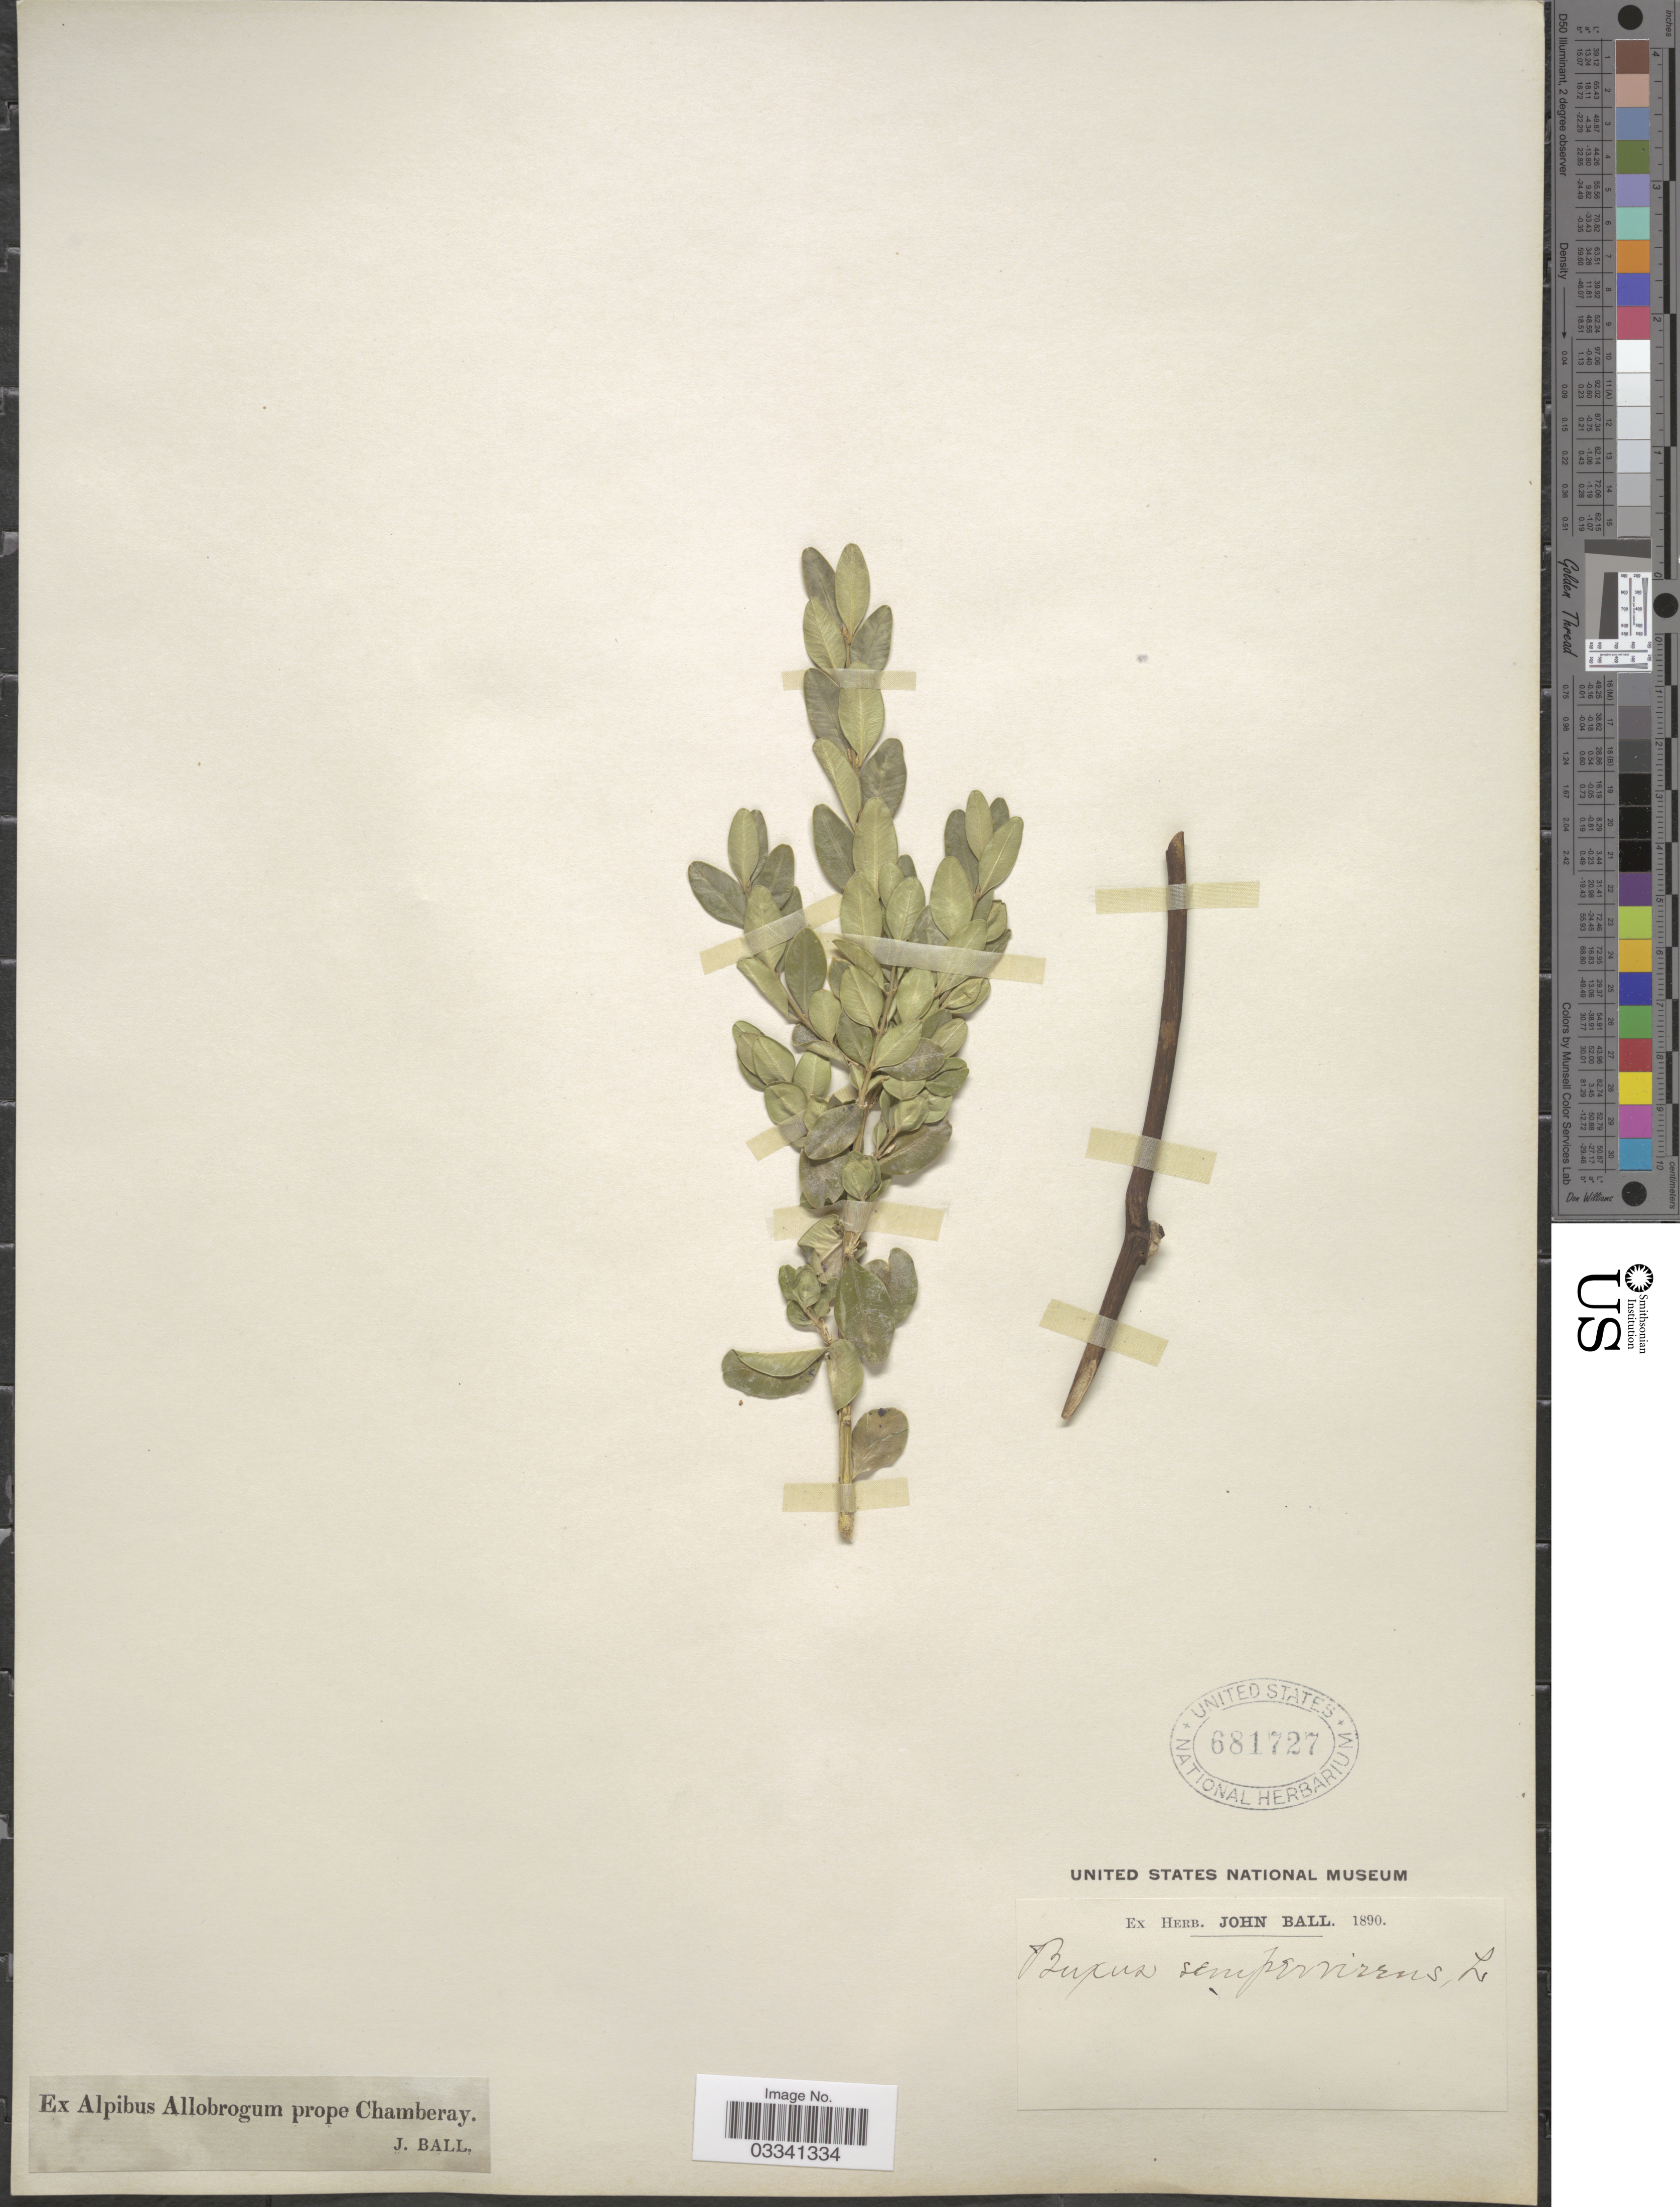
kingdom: Plantae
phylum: Tracheophyta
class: Magnoliopsida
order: Buxales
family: Buxaceae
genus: Buxus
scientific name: Buxus sempervirens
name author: L.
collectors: J. Ball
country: France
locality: Ex Alpibus Allobrogum prope Chamberay.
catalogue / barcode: US 681727